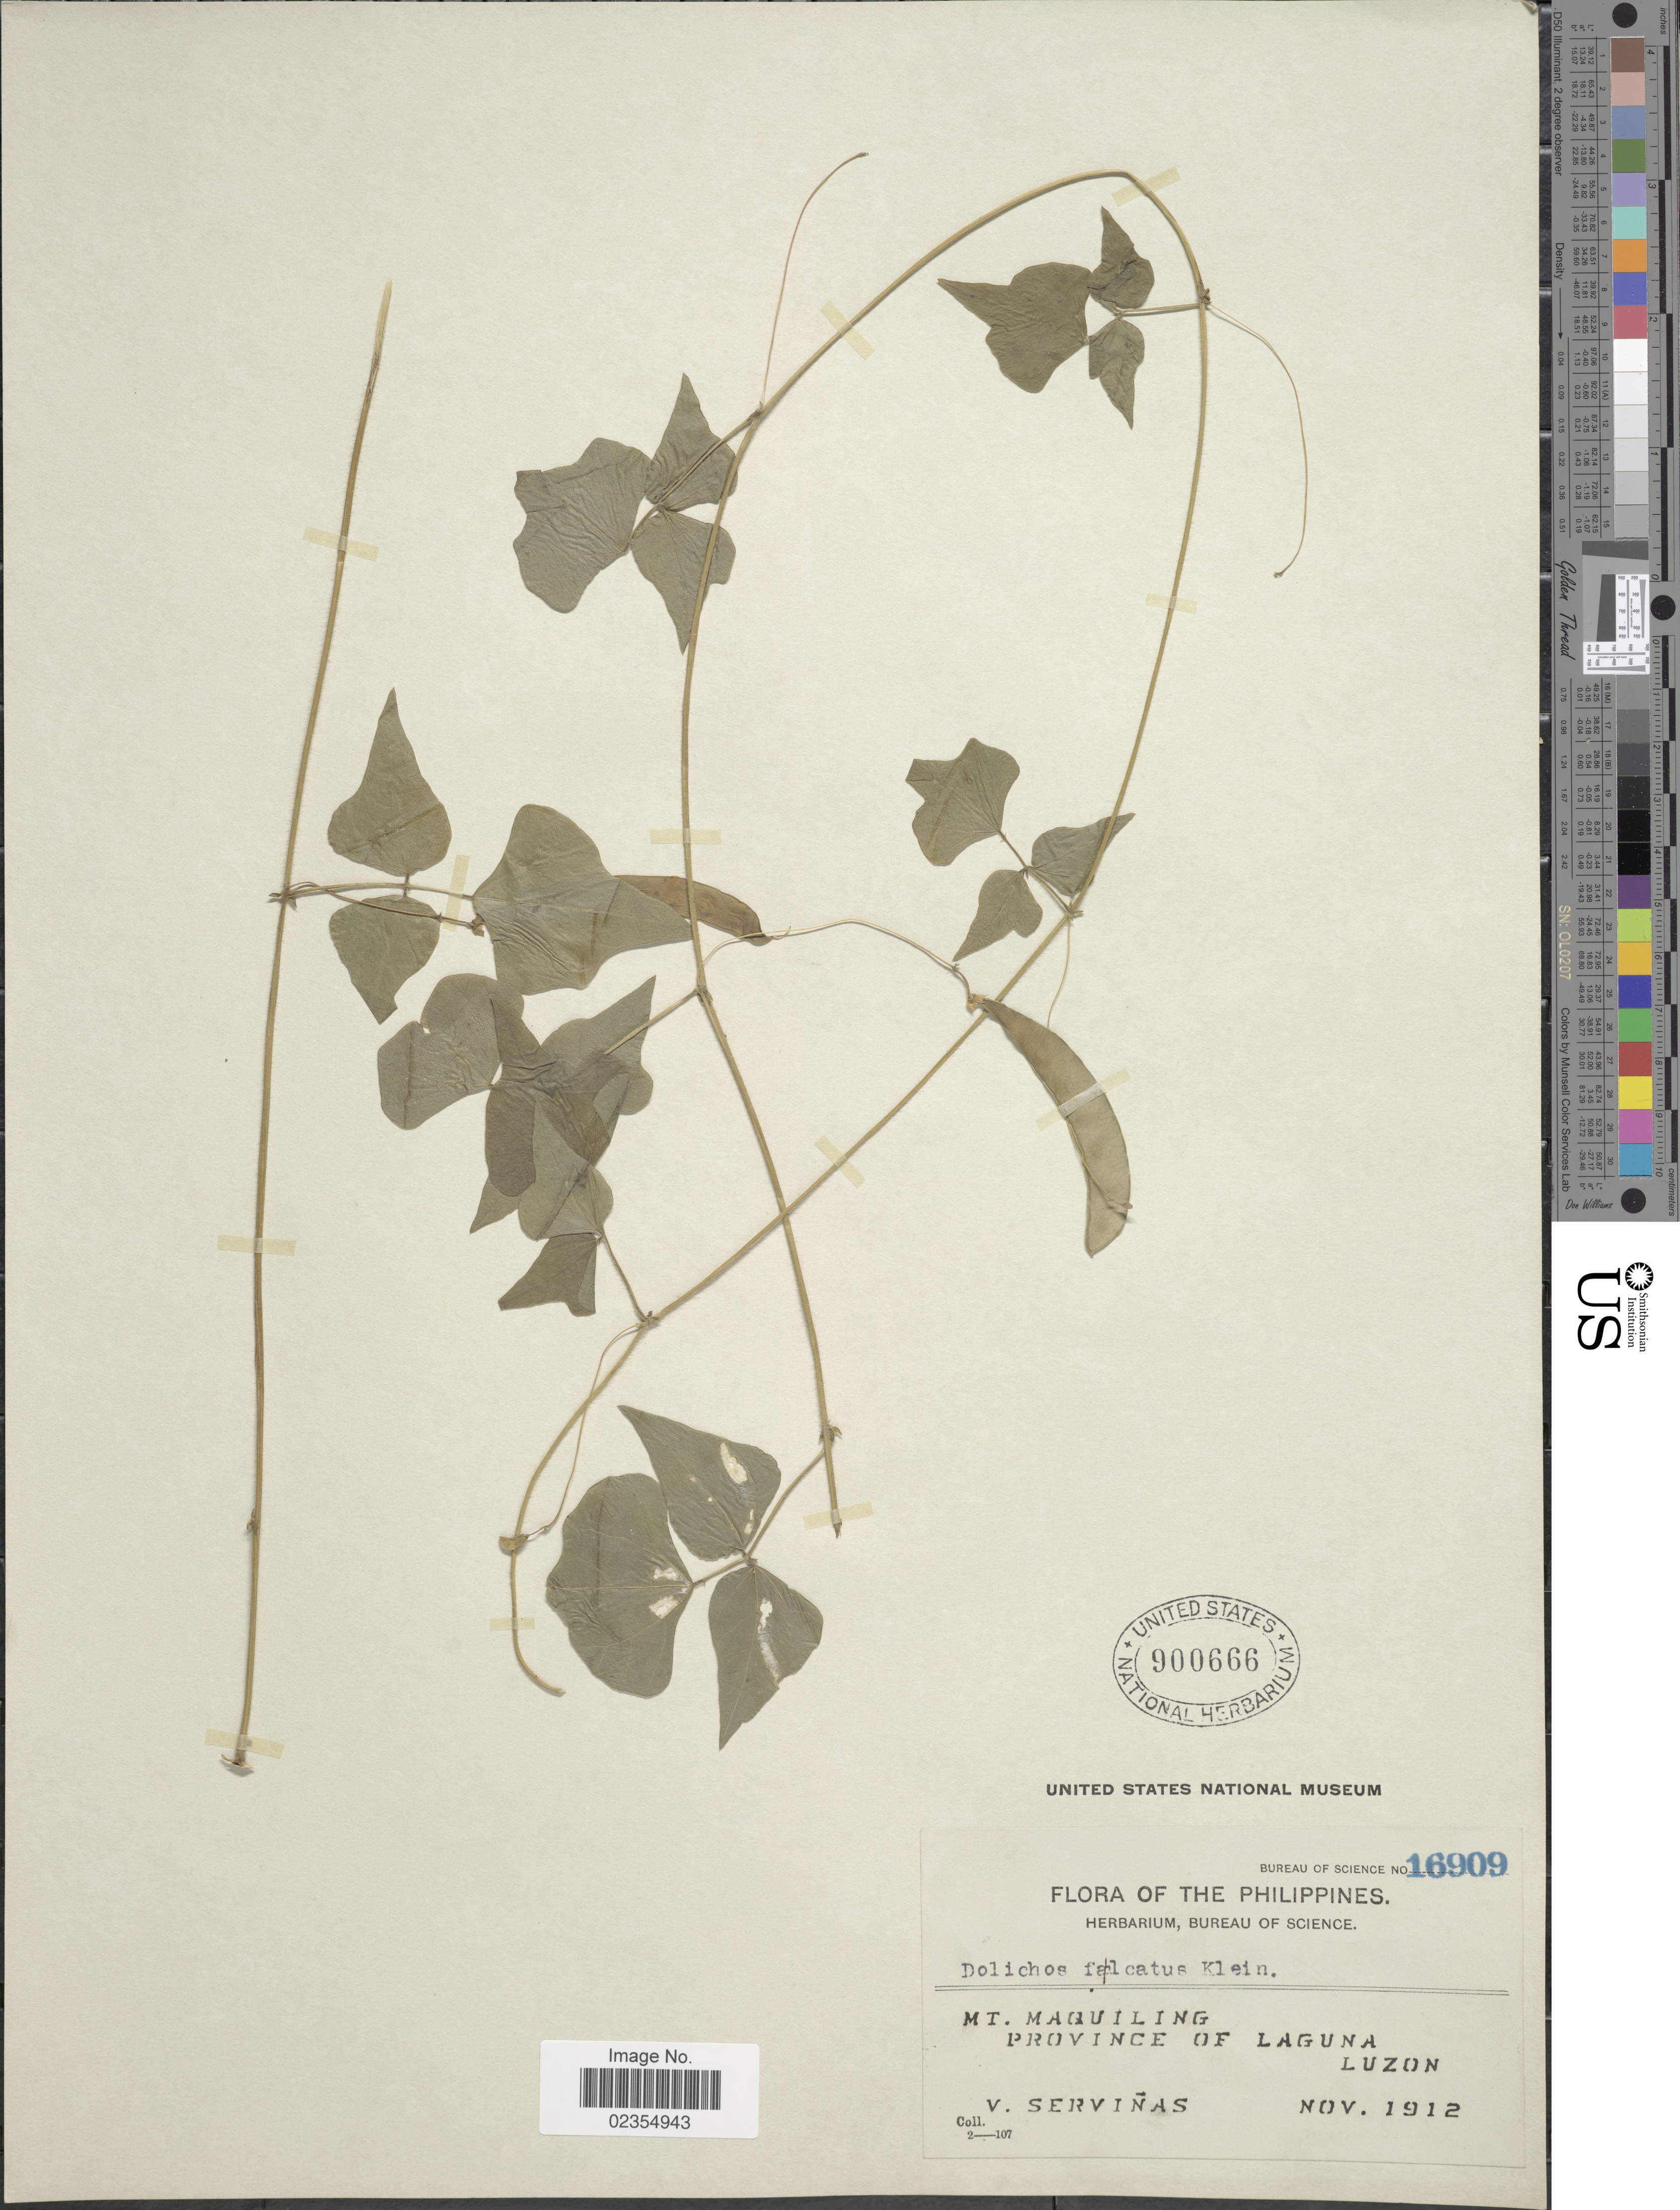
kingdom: Plantae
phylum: Tracheophyta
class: Magnoliopsida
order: Fabales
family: Fabaceae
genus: Dolichos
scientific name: Dolichos trilobus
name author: L.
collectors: V. Servinas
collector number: Bureau of Science16909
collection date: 1912-11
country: Philippines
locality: Mt. Maquiling, province of Laguna, Luzon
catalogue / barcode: US 900666